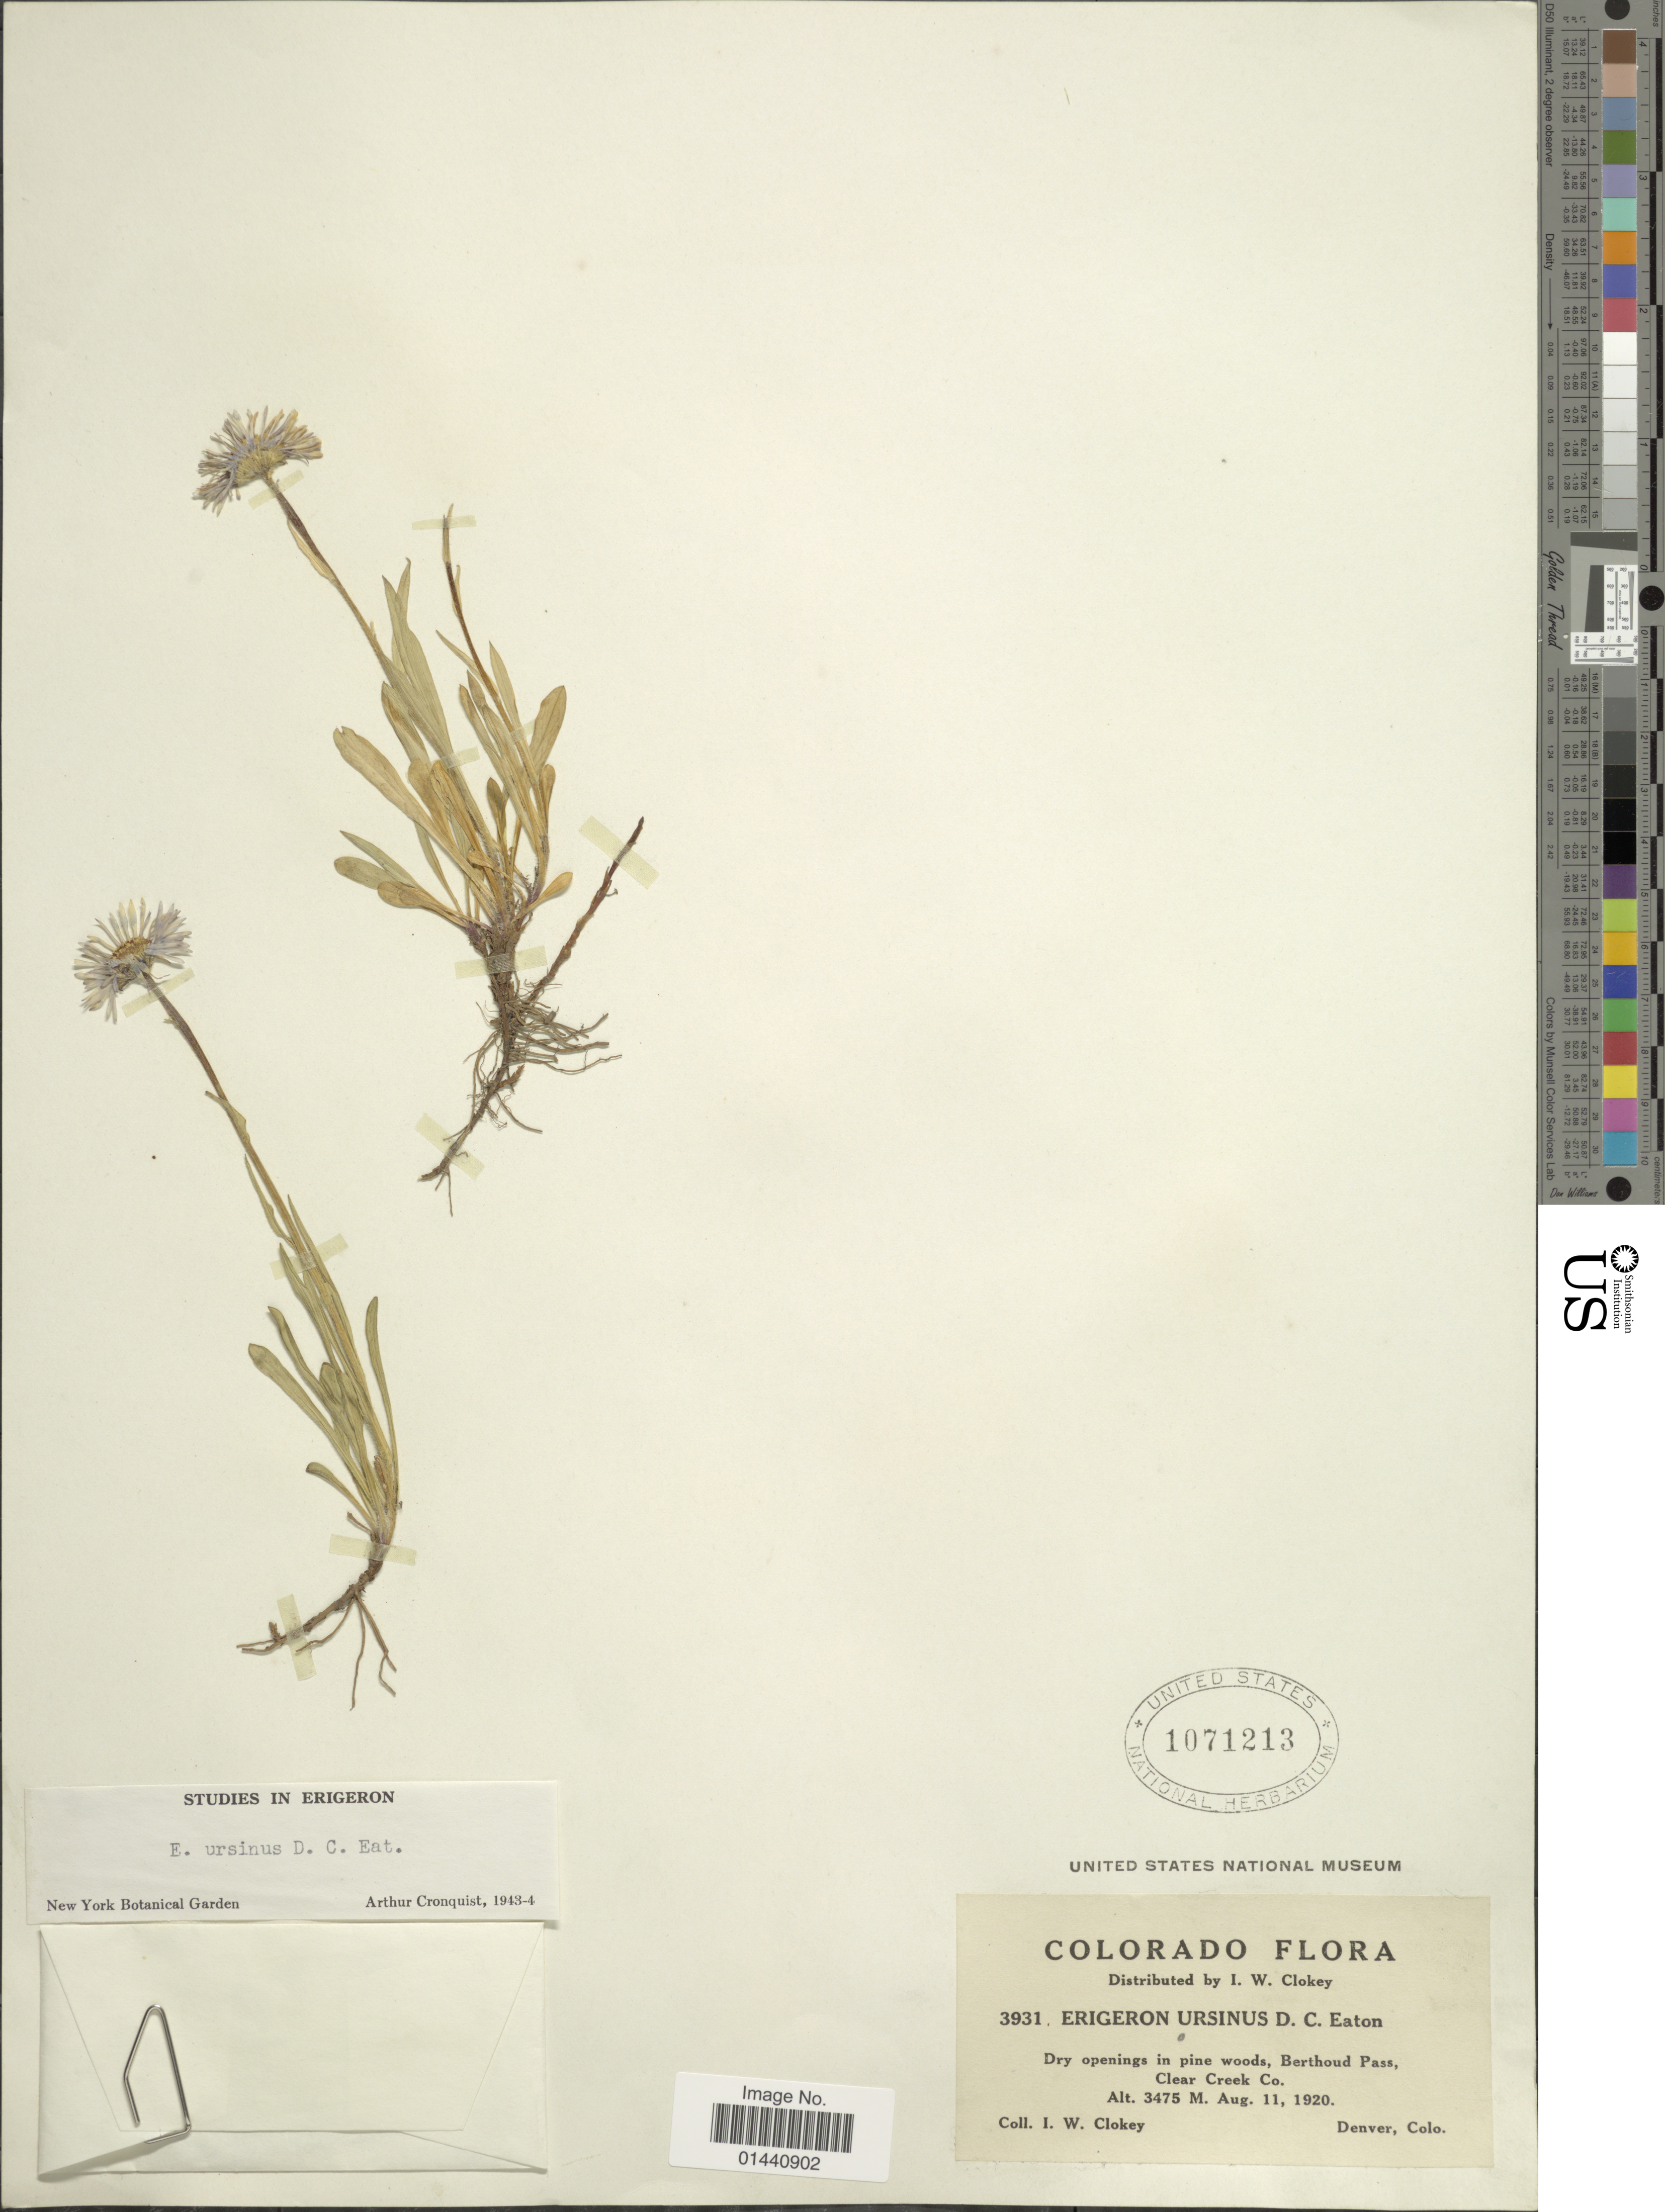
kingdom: Plantae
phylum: Tracheophyta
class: Magnoliopsida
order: Asterales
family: Asteraceae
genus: Erigeron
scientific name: Erigeron ursinus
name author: D.C. Eaton in C. King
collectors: I. W. Clokey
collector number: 3931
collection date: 1920-08-11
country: United States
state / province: Colorado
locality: Berthoud Pass, Clear Creek Co.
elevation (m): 3475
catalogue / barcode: US 1071213